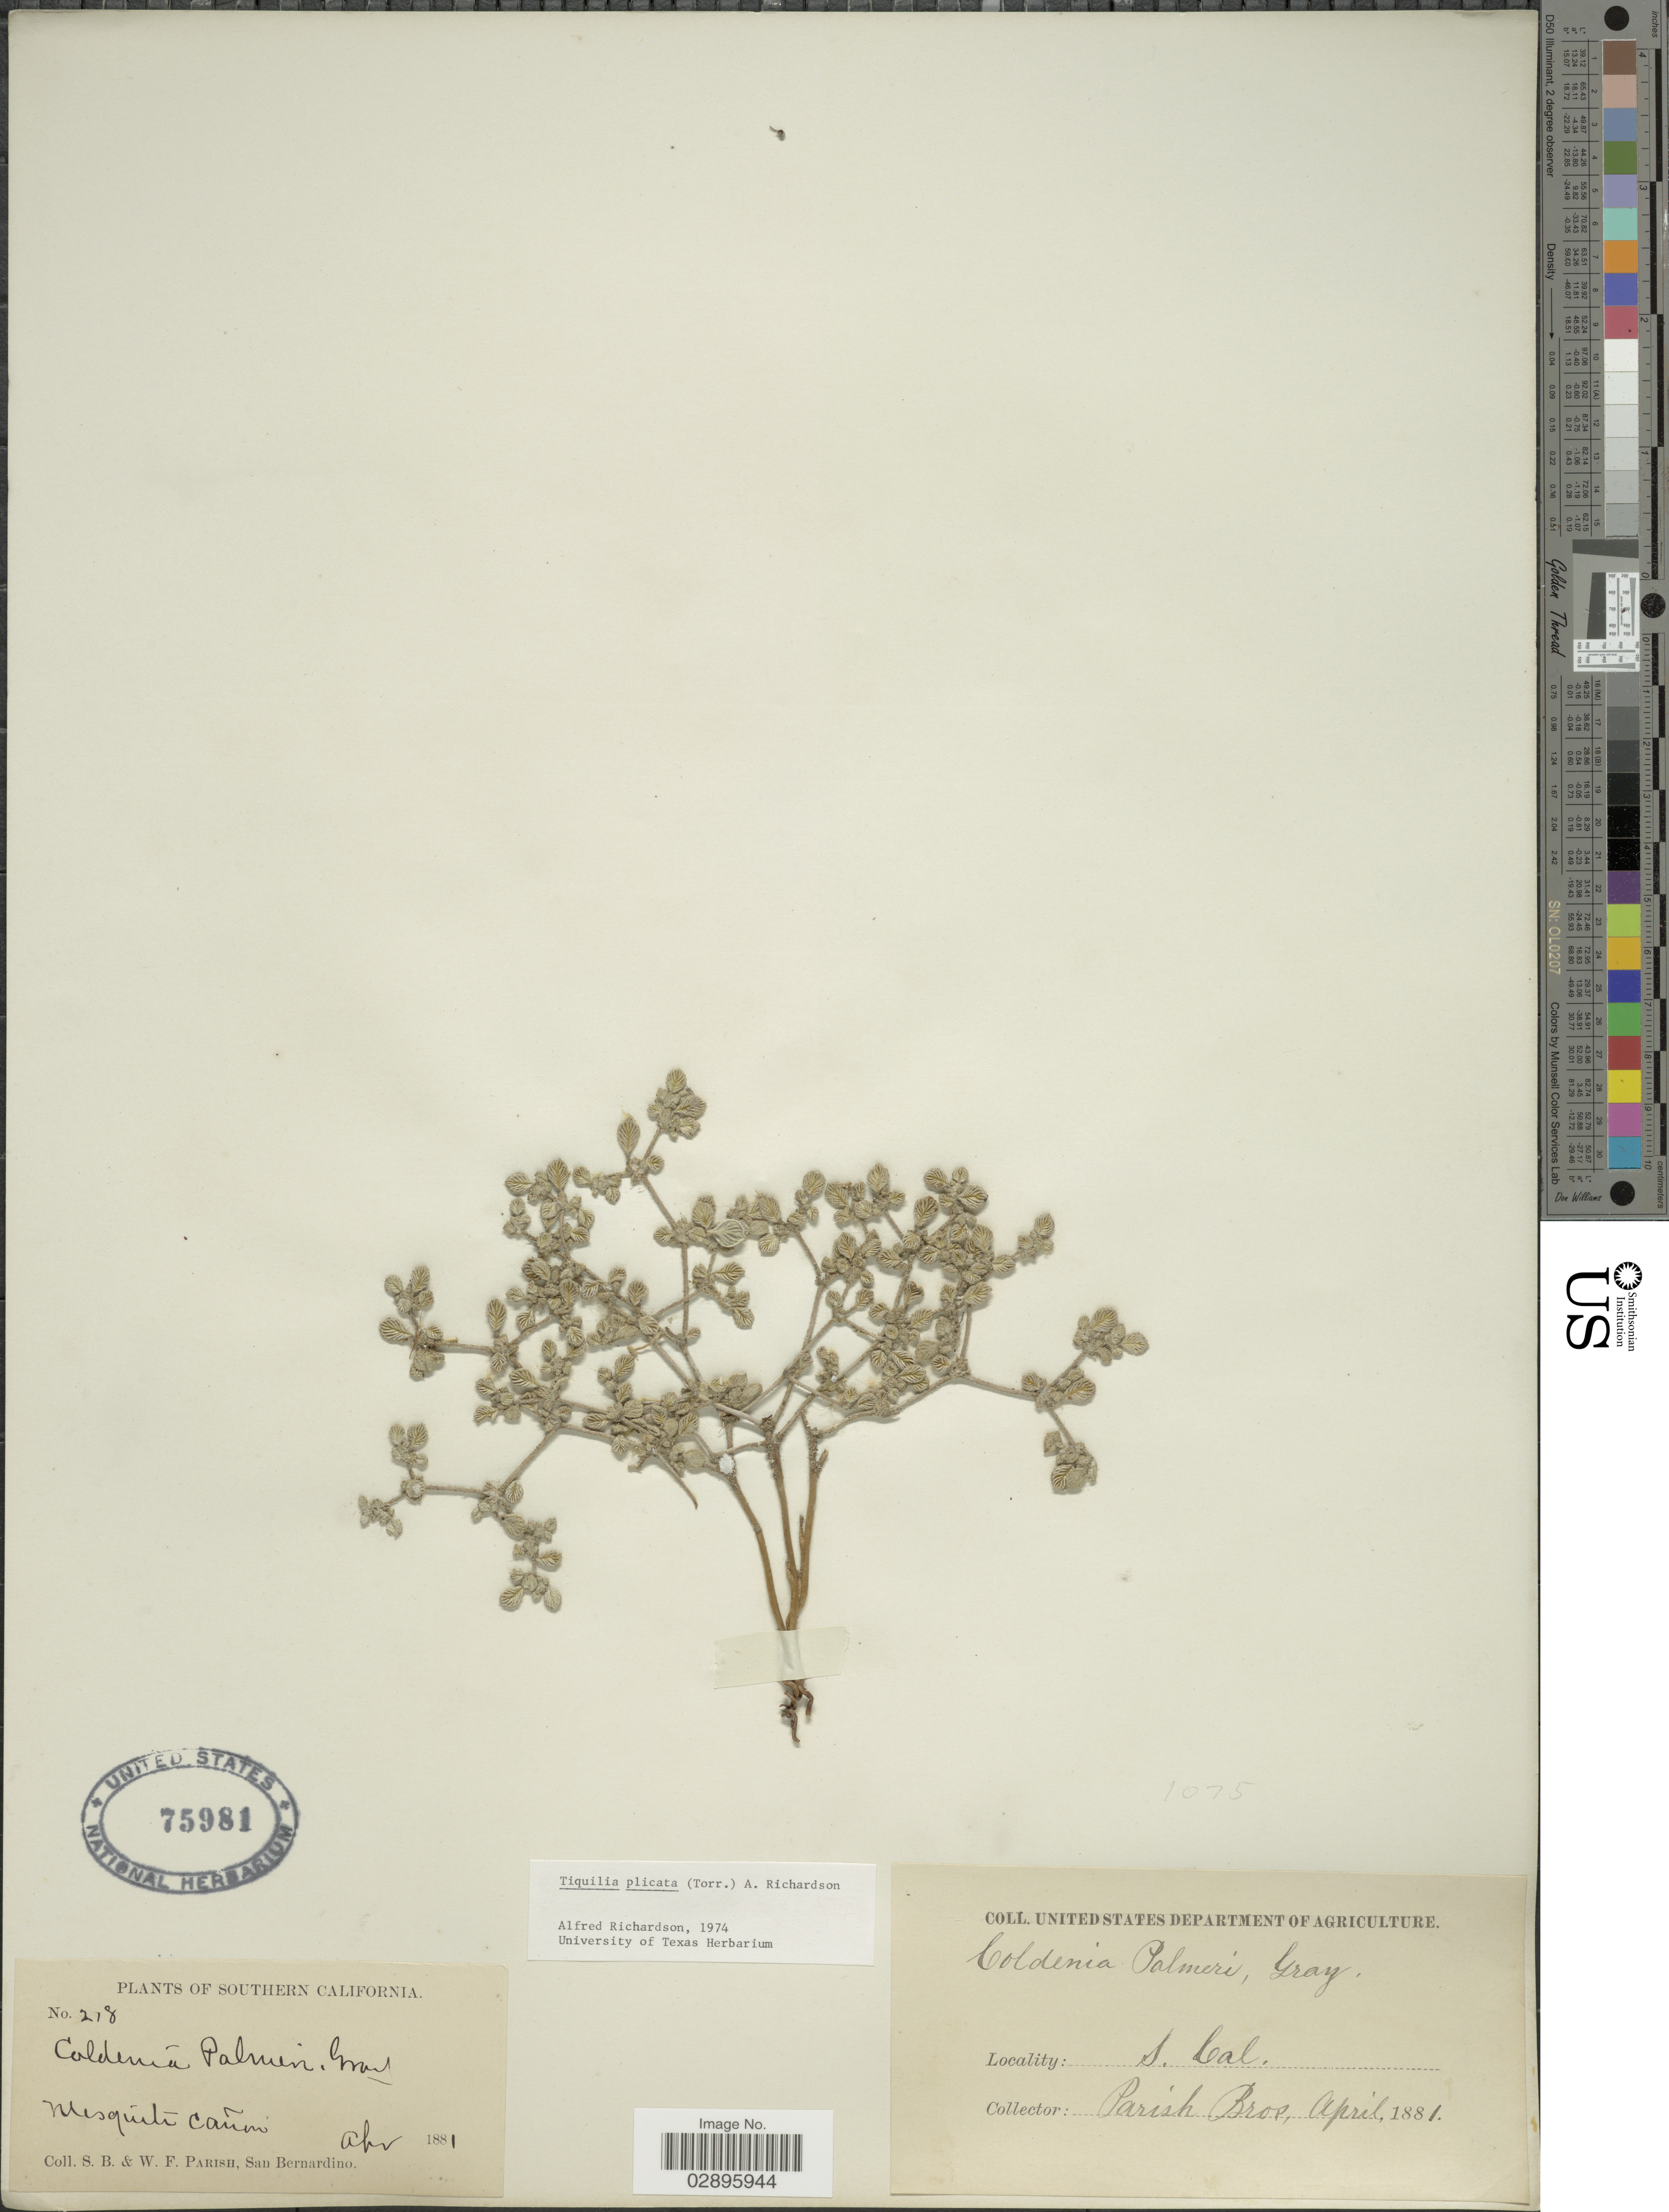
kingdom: Plantae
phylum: Tracheophyta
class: Magnoliopsida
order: Boraginales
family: Ehretiaceae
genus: Tiquilia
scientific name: Tiquilia plicata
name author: Torr.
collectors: S. B. Parish & W. F. Parish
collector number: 218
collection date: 1881-04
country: United States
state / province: California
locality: Southern California. Mesquite Cañon.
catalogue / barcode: US 75981